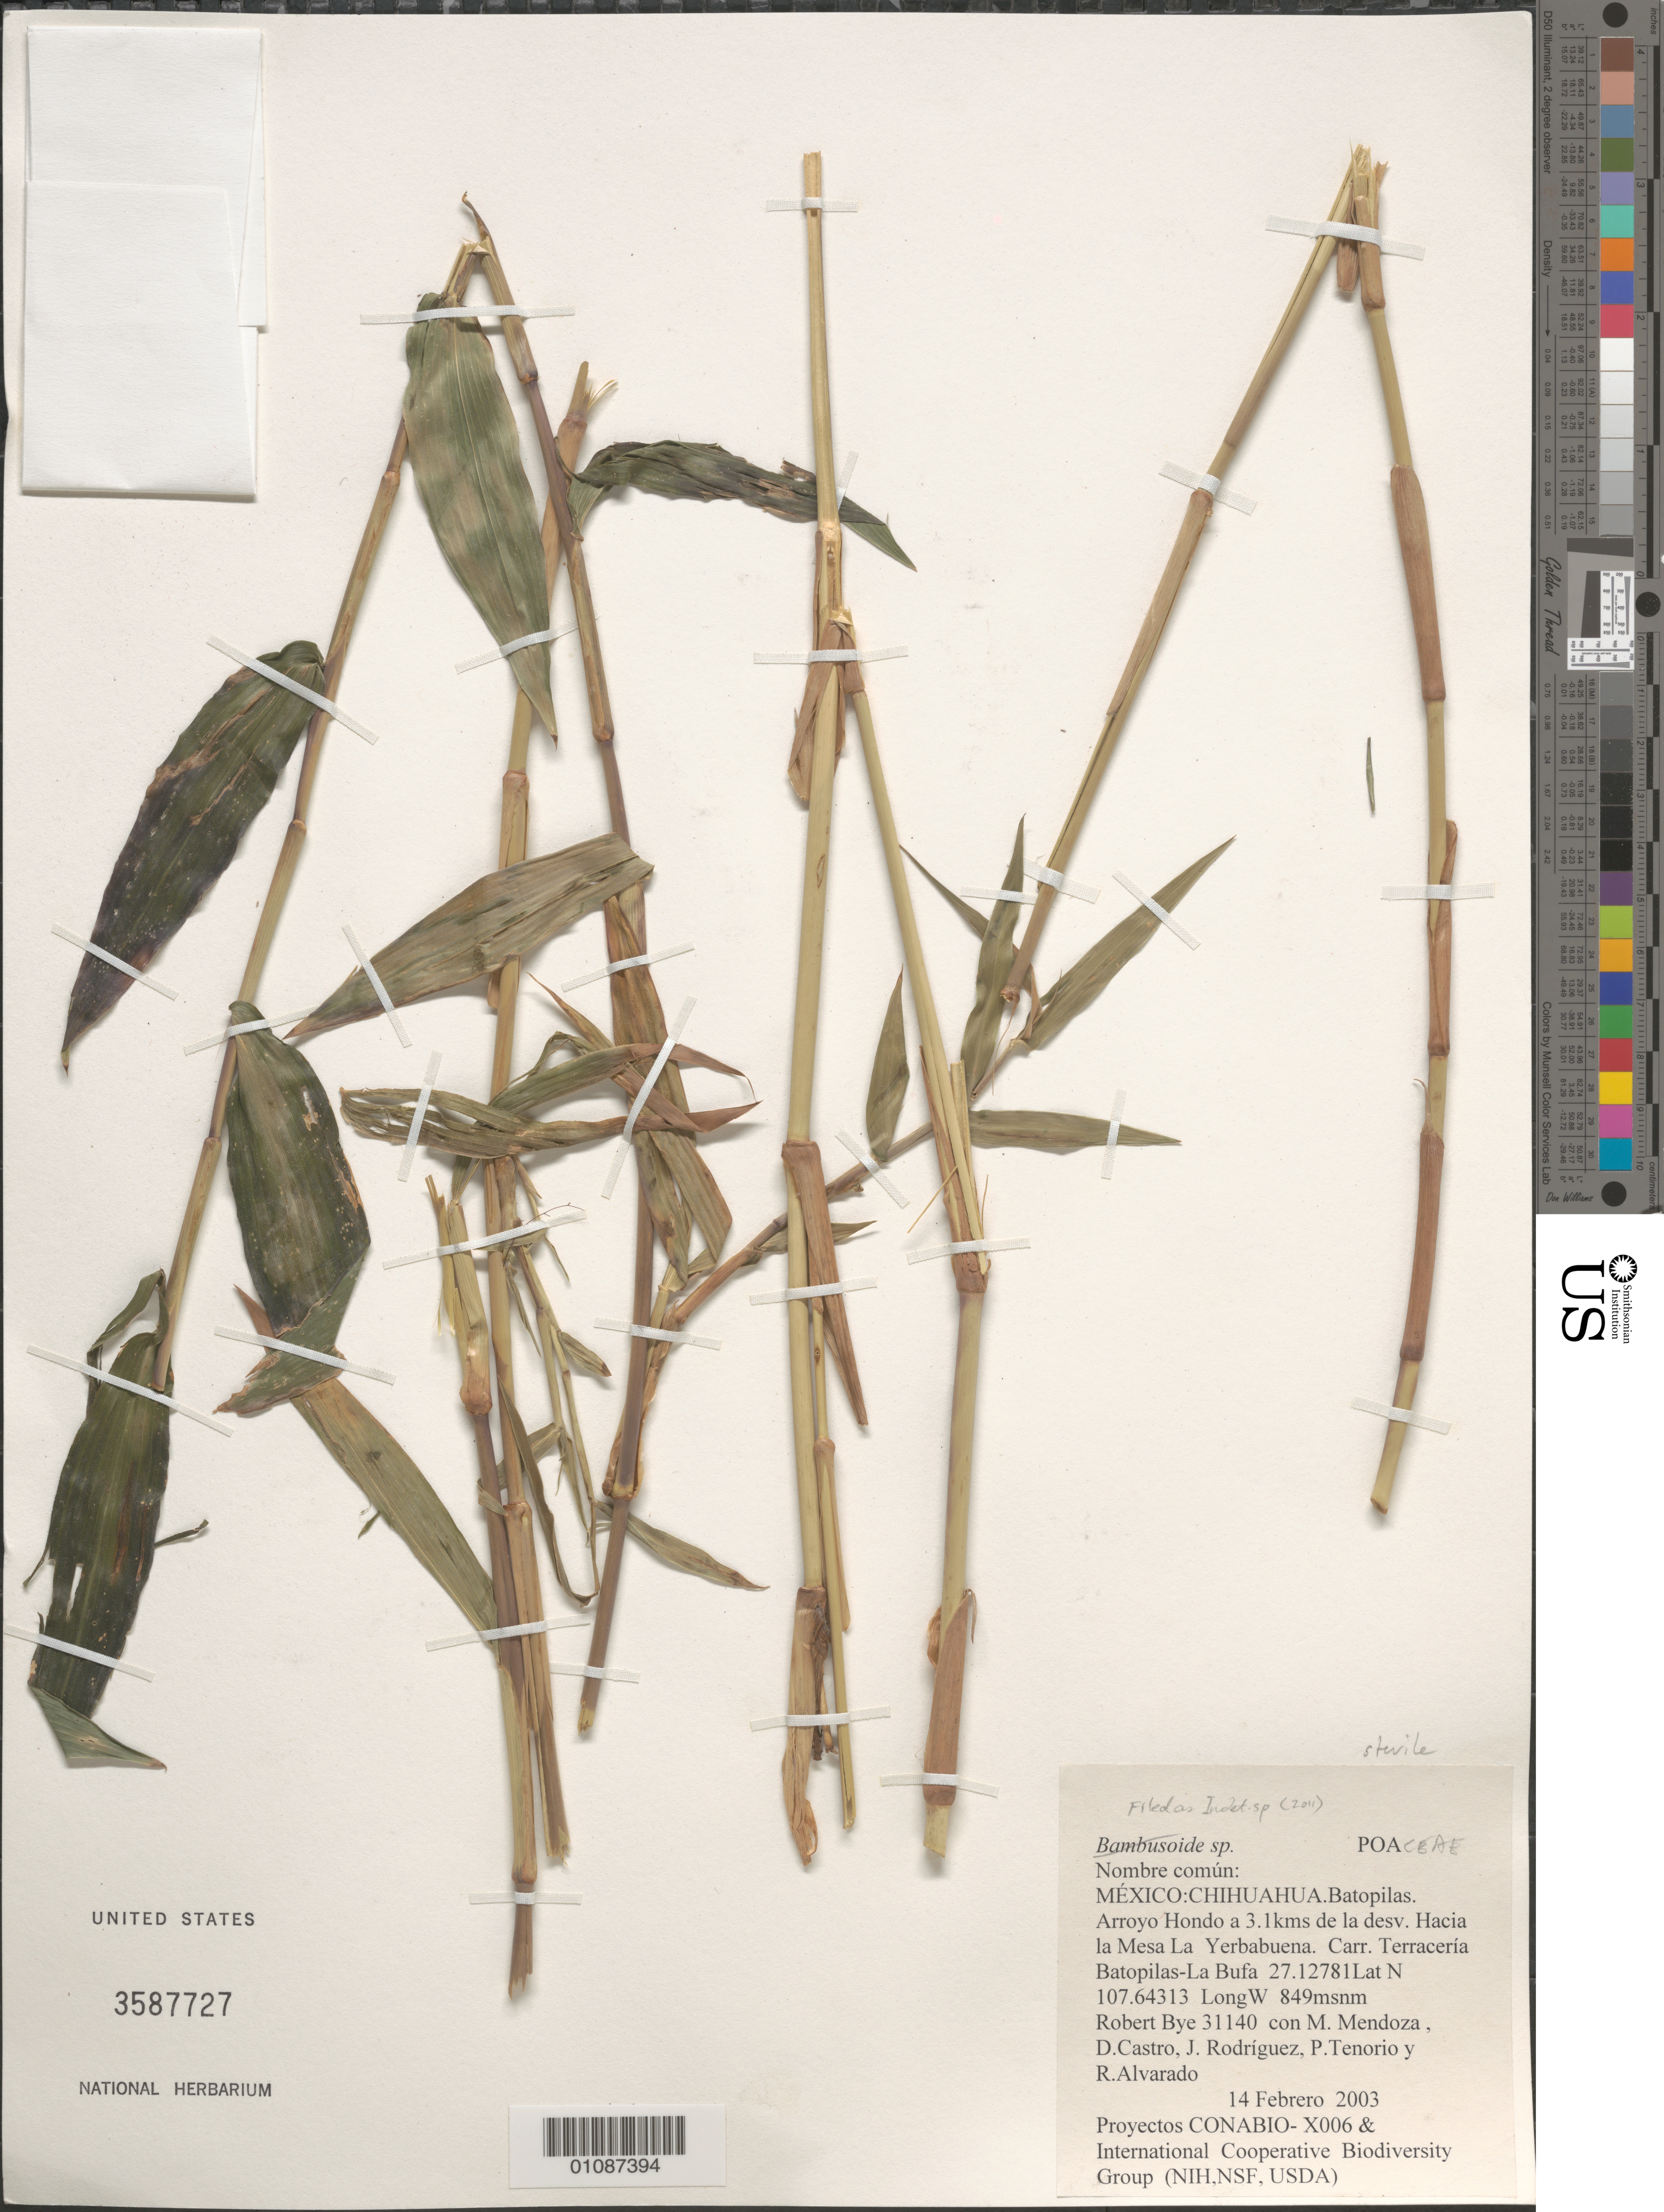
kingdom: Plantae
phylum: Tracheophyta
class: Liliopsida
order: Poales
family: Poaceae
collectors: R. A. Bye, M. Mendoza Garcia, D. Castro, J. Rodríguez, P. Tenorio L. & R. Alvarado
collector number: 31140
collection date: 2003-02-14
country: Mexico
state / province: Chihuahua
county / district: Batopilas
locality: Arroyo Hondo a 3.1 kms de la desv. hacia la Mesa La Yerbabuena. Carr. Terraceria Batopilas-La Bufa.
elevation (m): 849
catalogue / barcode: US 3587727